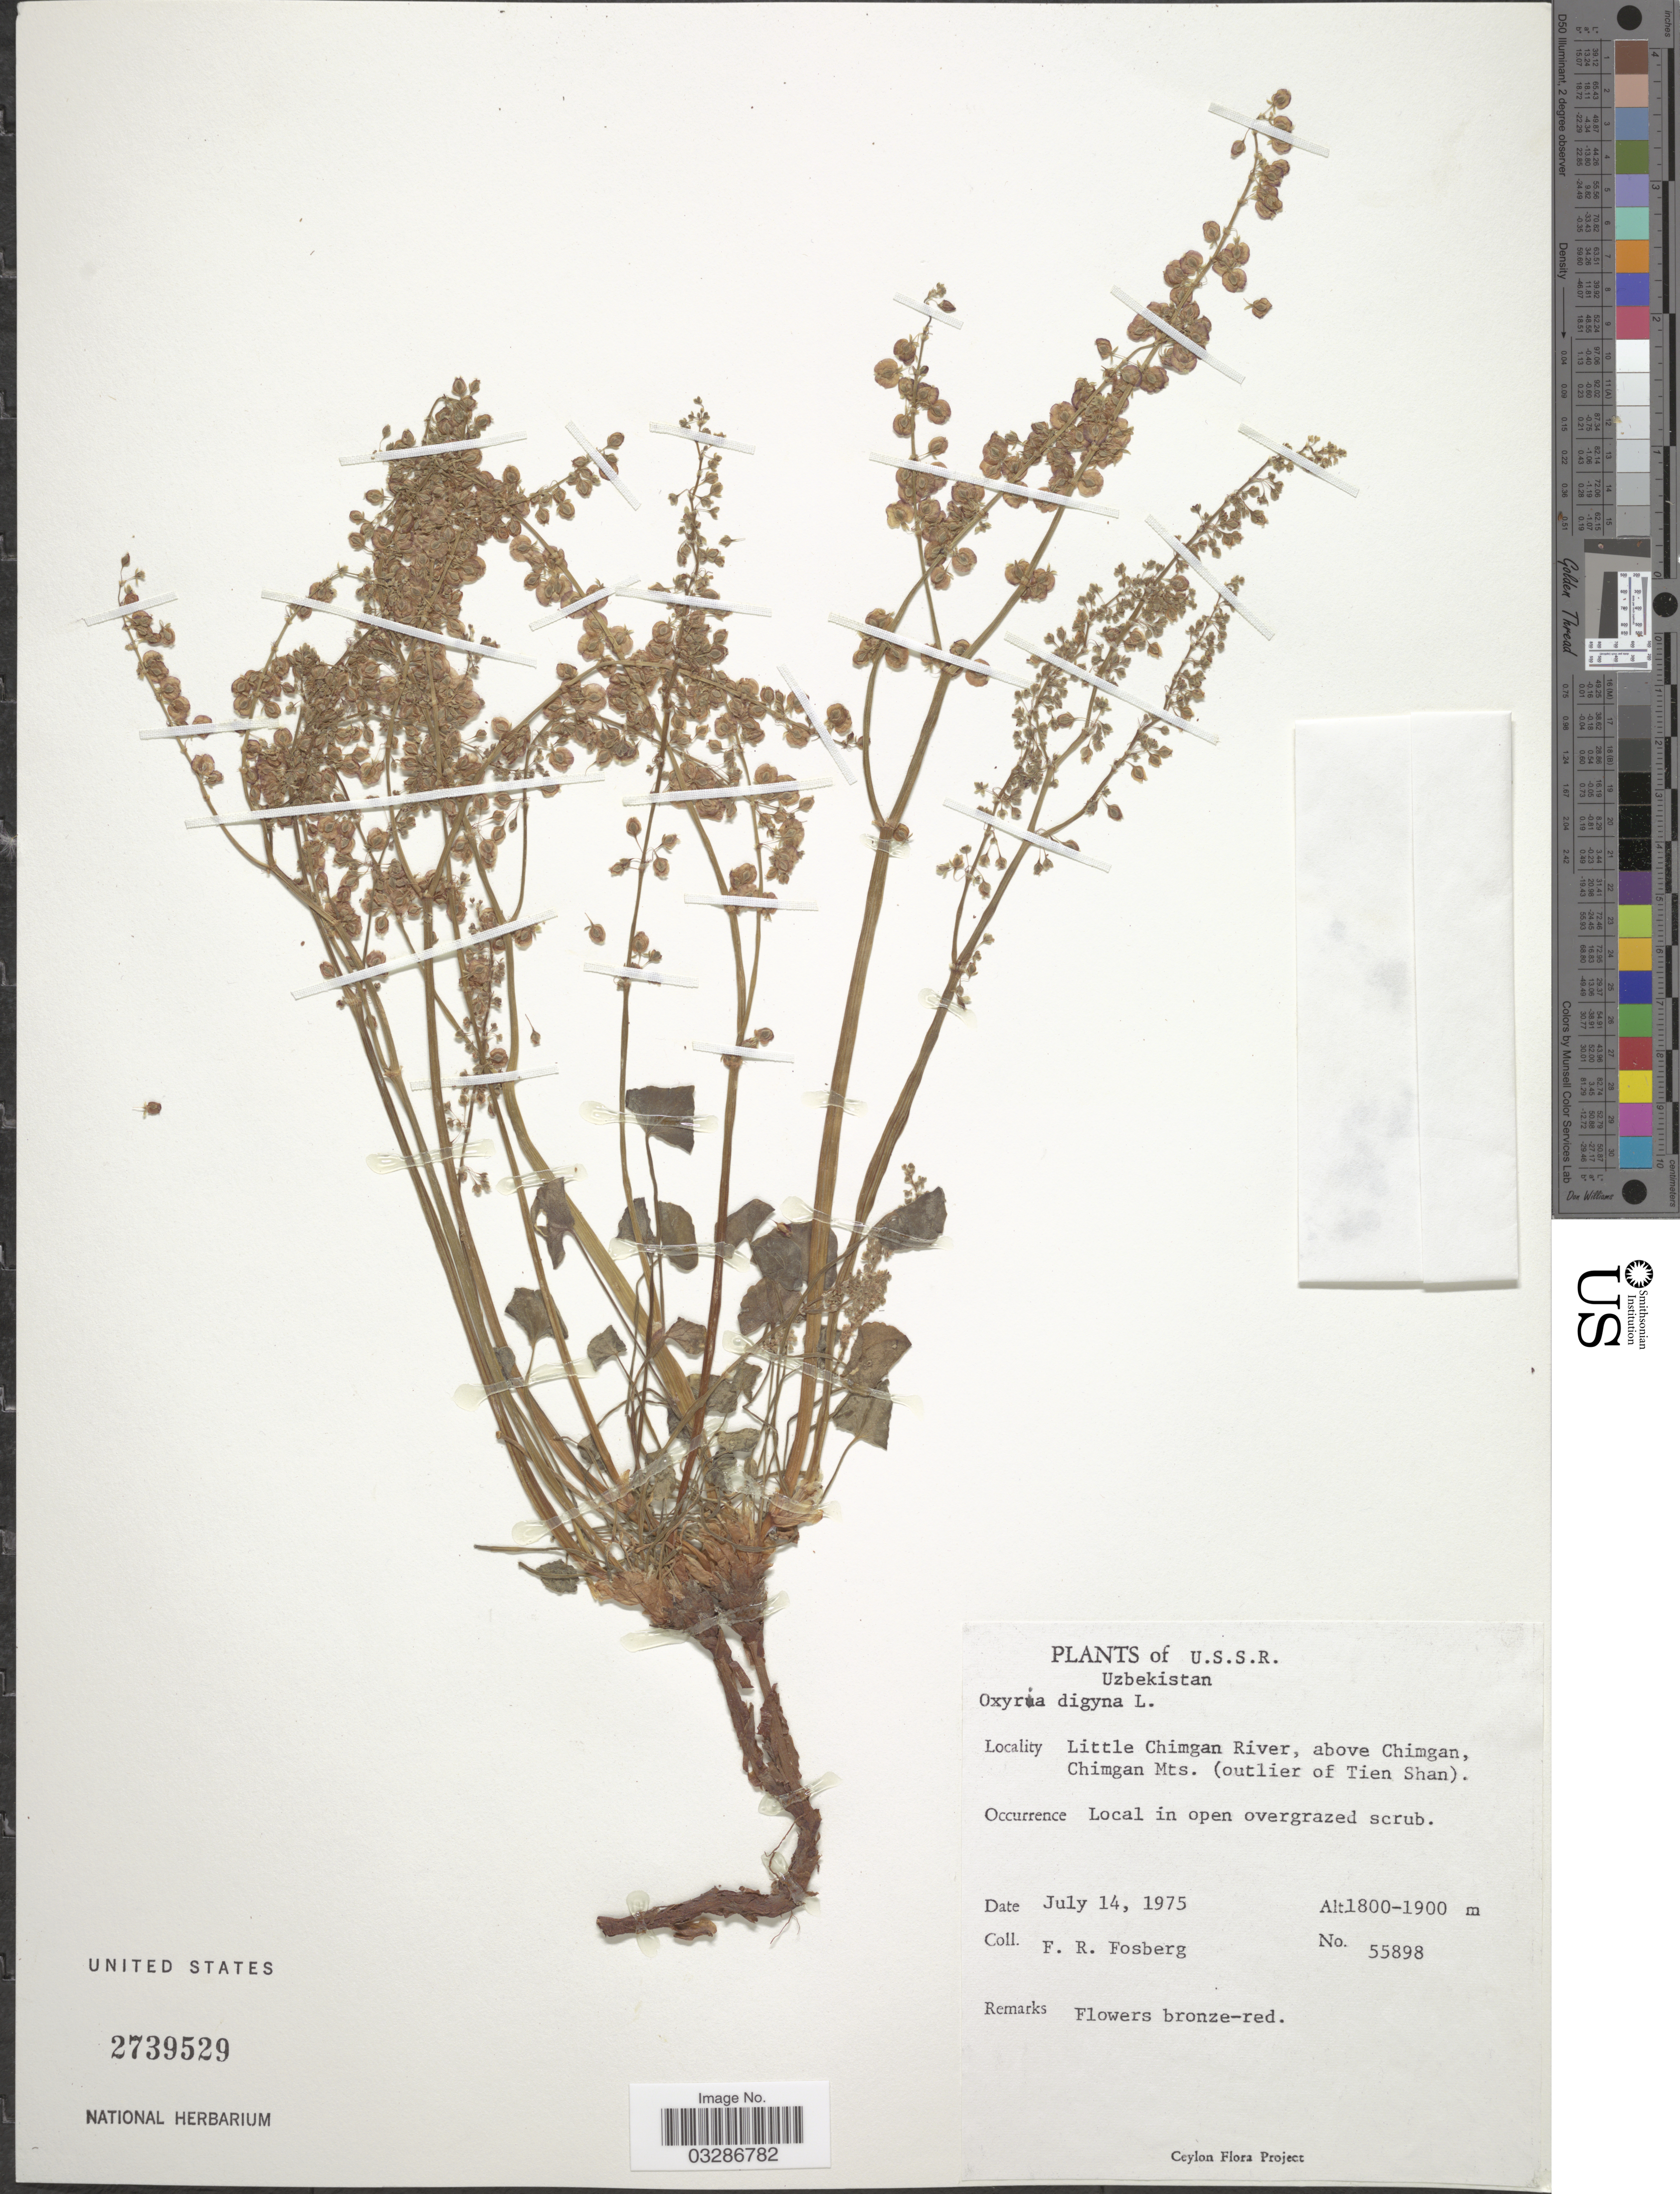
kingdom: Plantae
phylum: Tracheophyta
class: Magnoliopsida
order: Caryophyllales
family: Polygonaceae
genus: Oxyria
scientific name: Oxyria digyna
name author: (L.) Hill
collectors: F. R. Fosberg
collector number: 55898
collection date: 1975-07-14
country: Uzbekistan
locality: U.S.S.R. Little Chimgan River, above Chimgan, Chimgan Mts. (outlier of Tien Shan).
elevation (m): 1800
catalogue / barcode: US 2739529